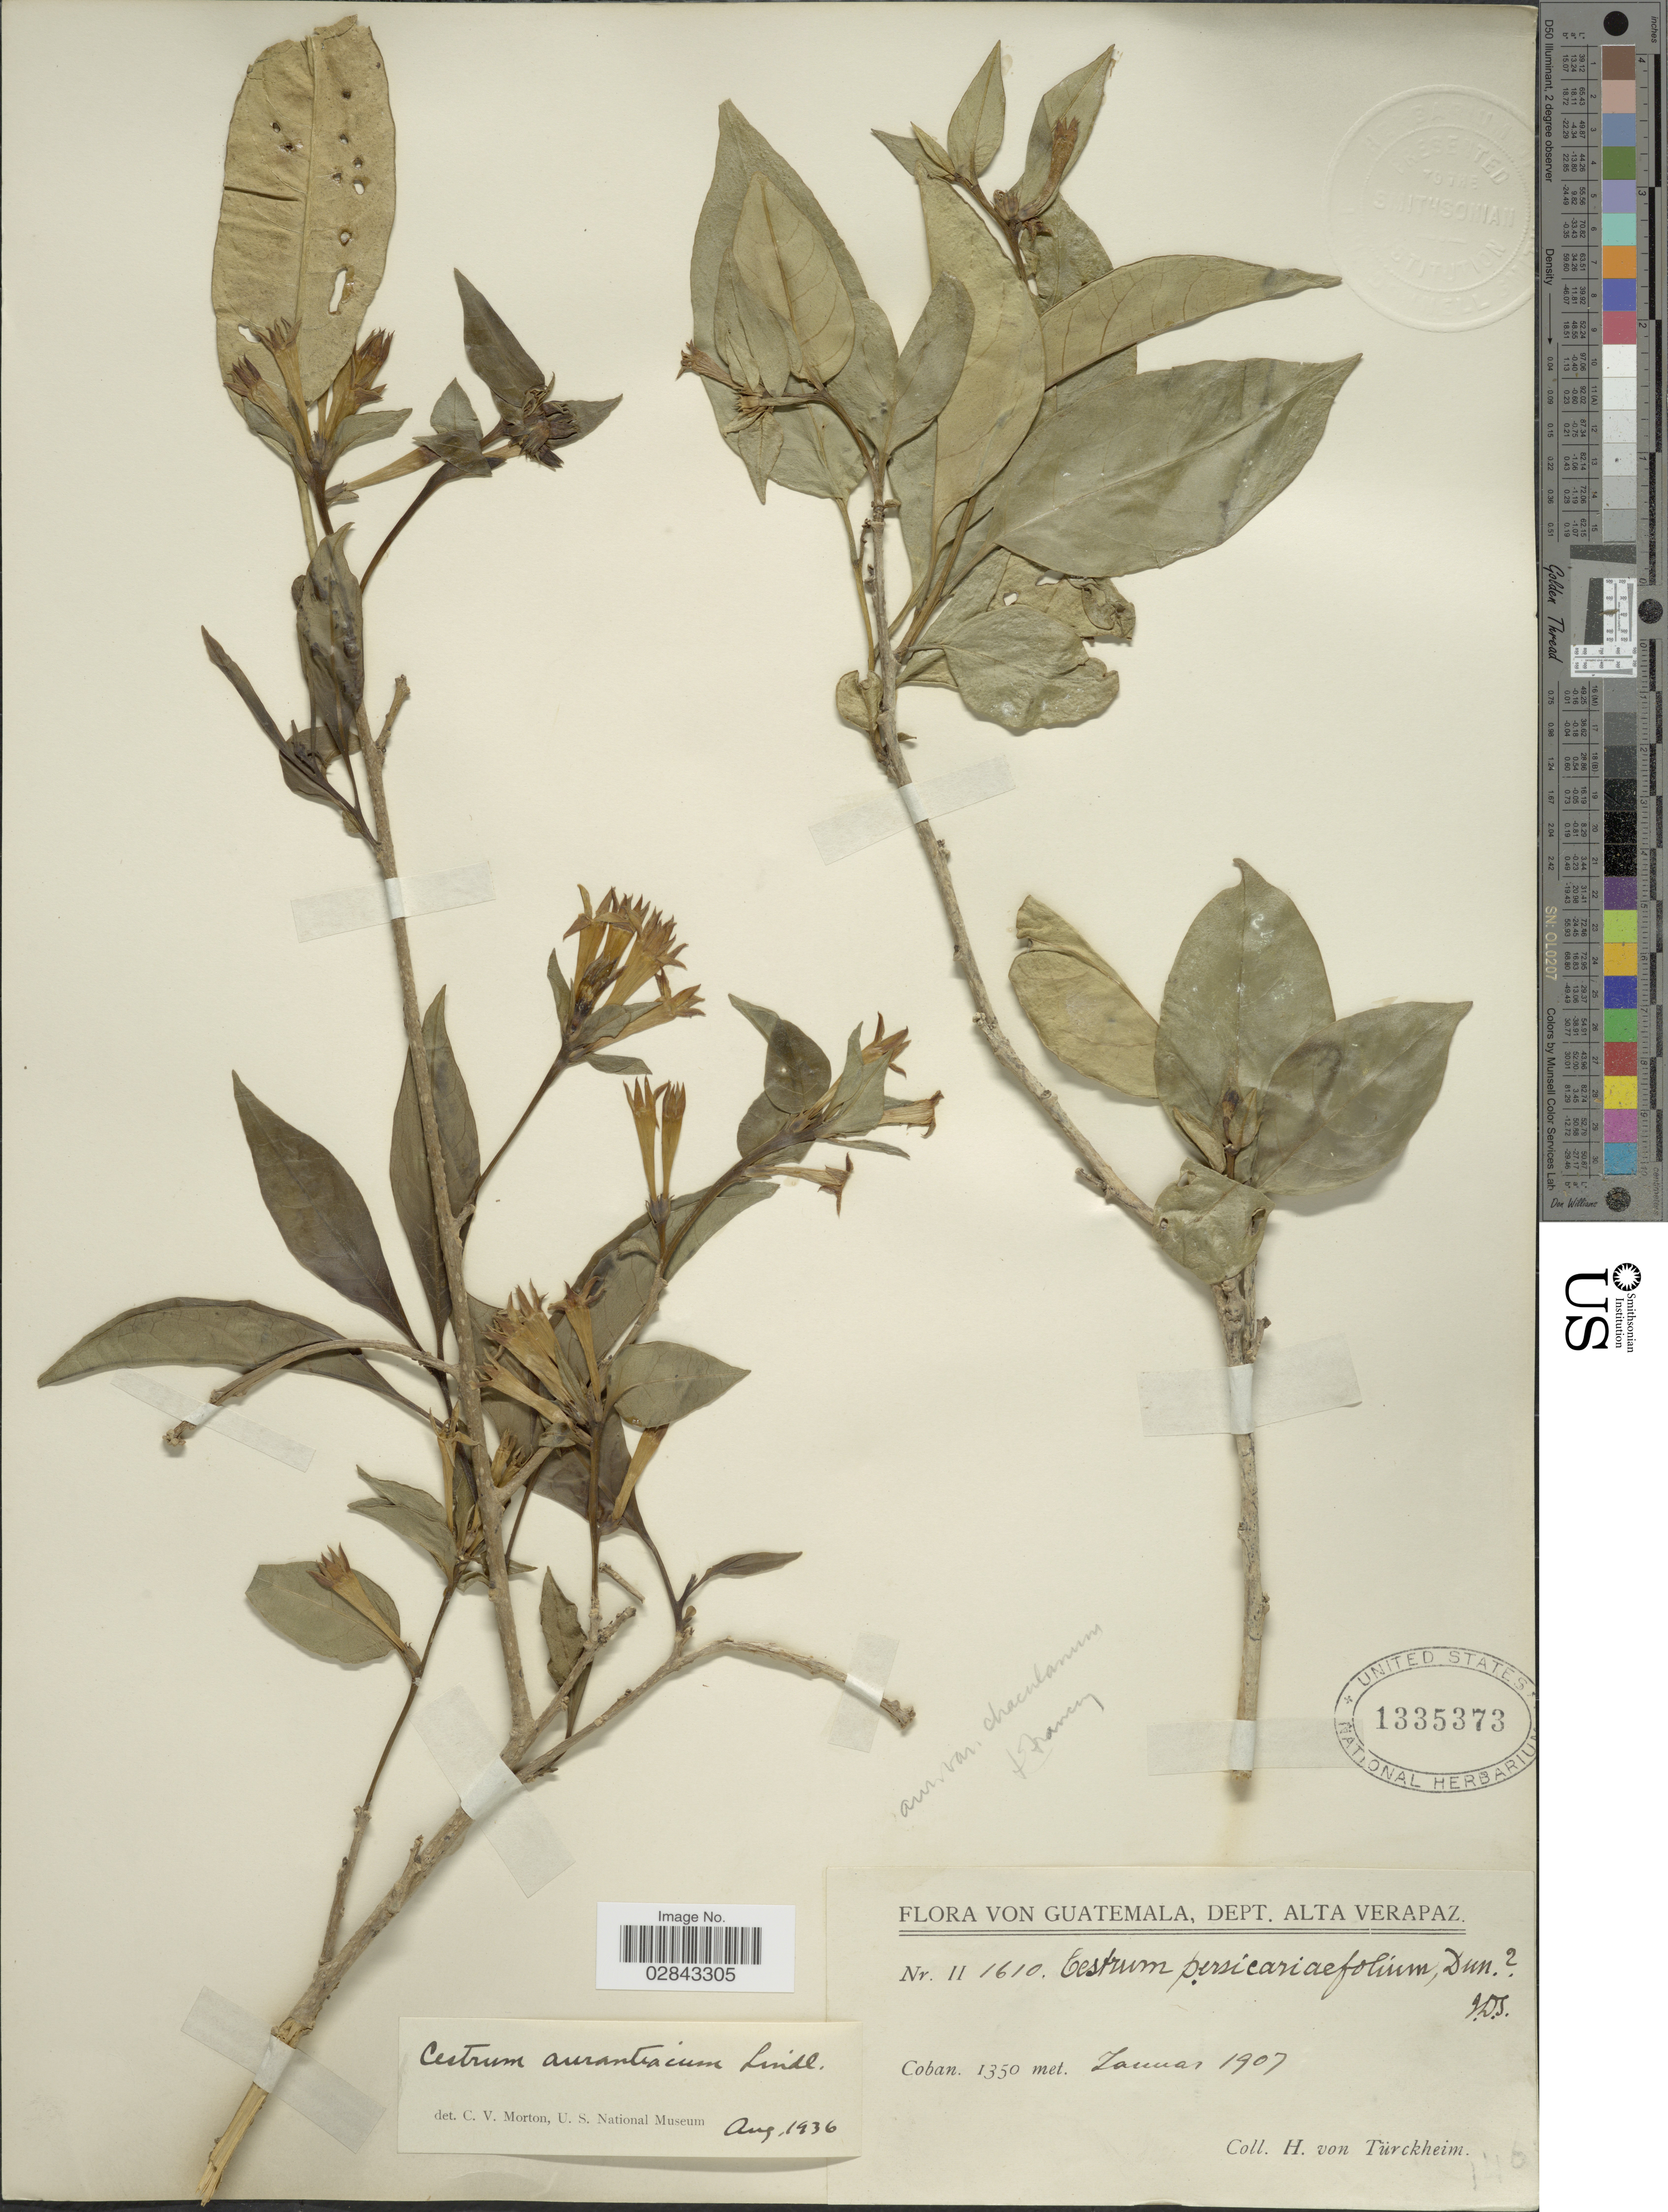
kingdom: Plantae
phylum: Tracheophyta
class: Magnoliopsida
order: Solanales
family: Solanaceae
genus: Cestrum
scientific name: Cestrum aurantiacum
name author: Lindley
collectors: H. von Türckheim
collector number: II1610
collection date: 1907-01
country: Guatemala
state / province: Alta Verapaz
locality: Dept. Alta Verapaz. Coban.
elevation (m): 1350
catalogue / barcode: US 1335373